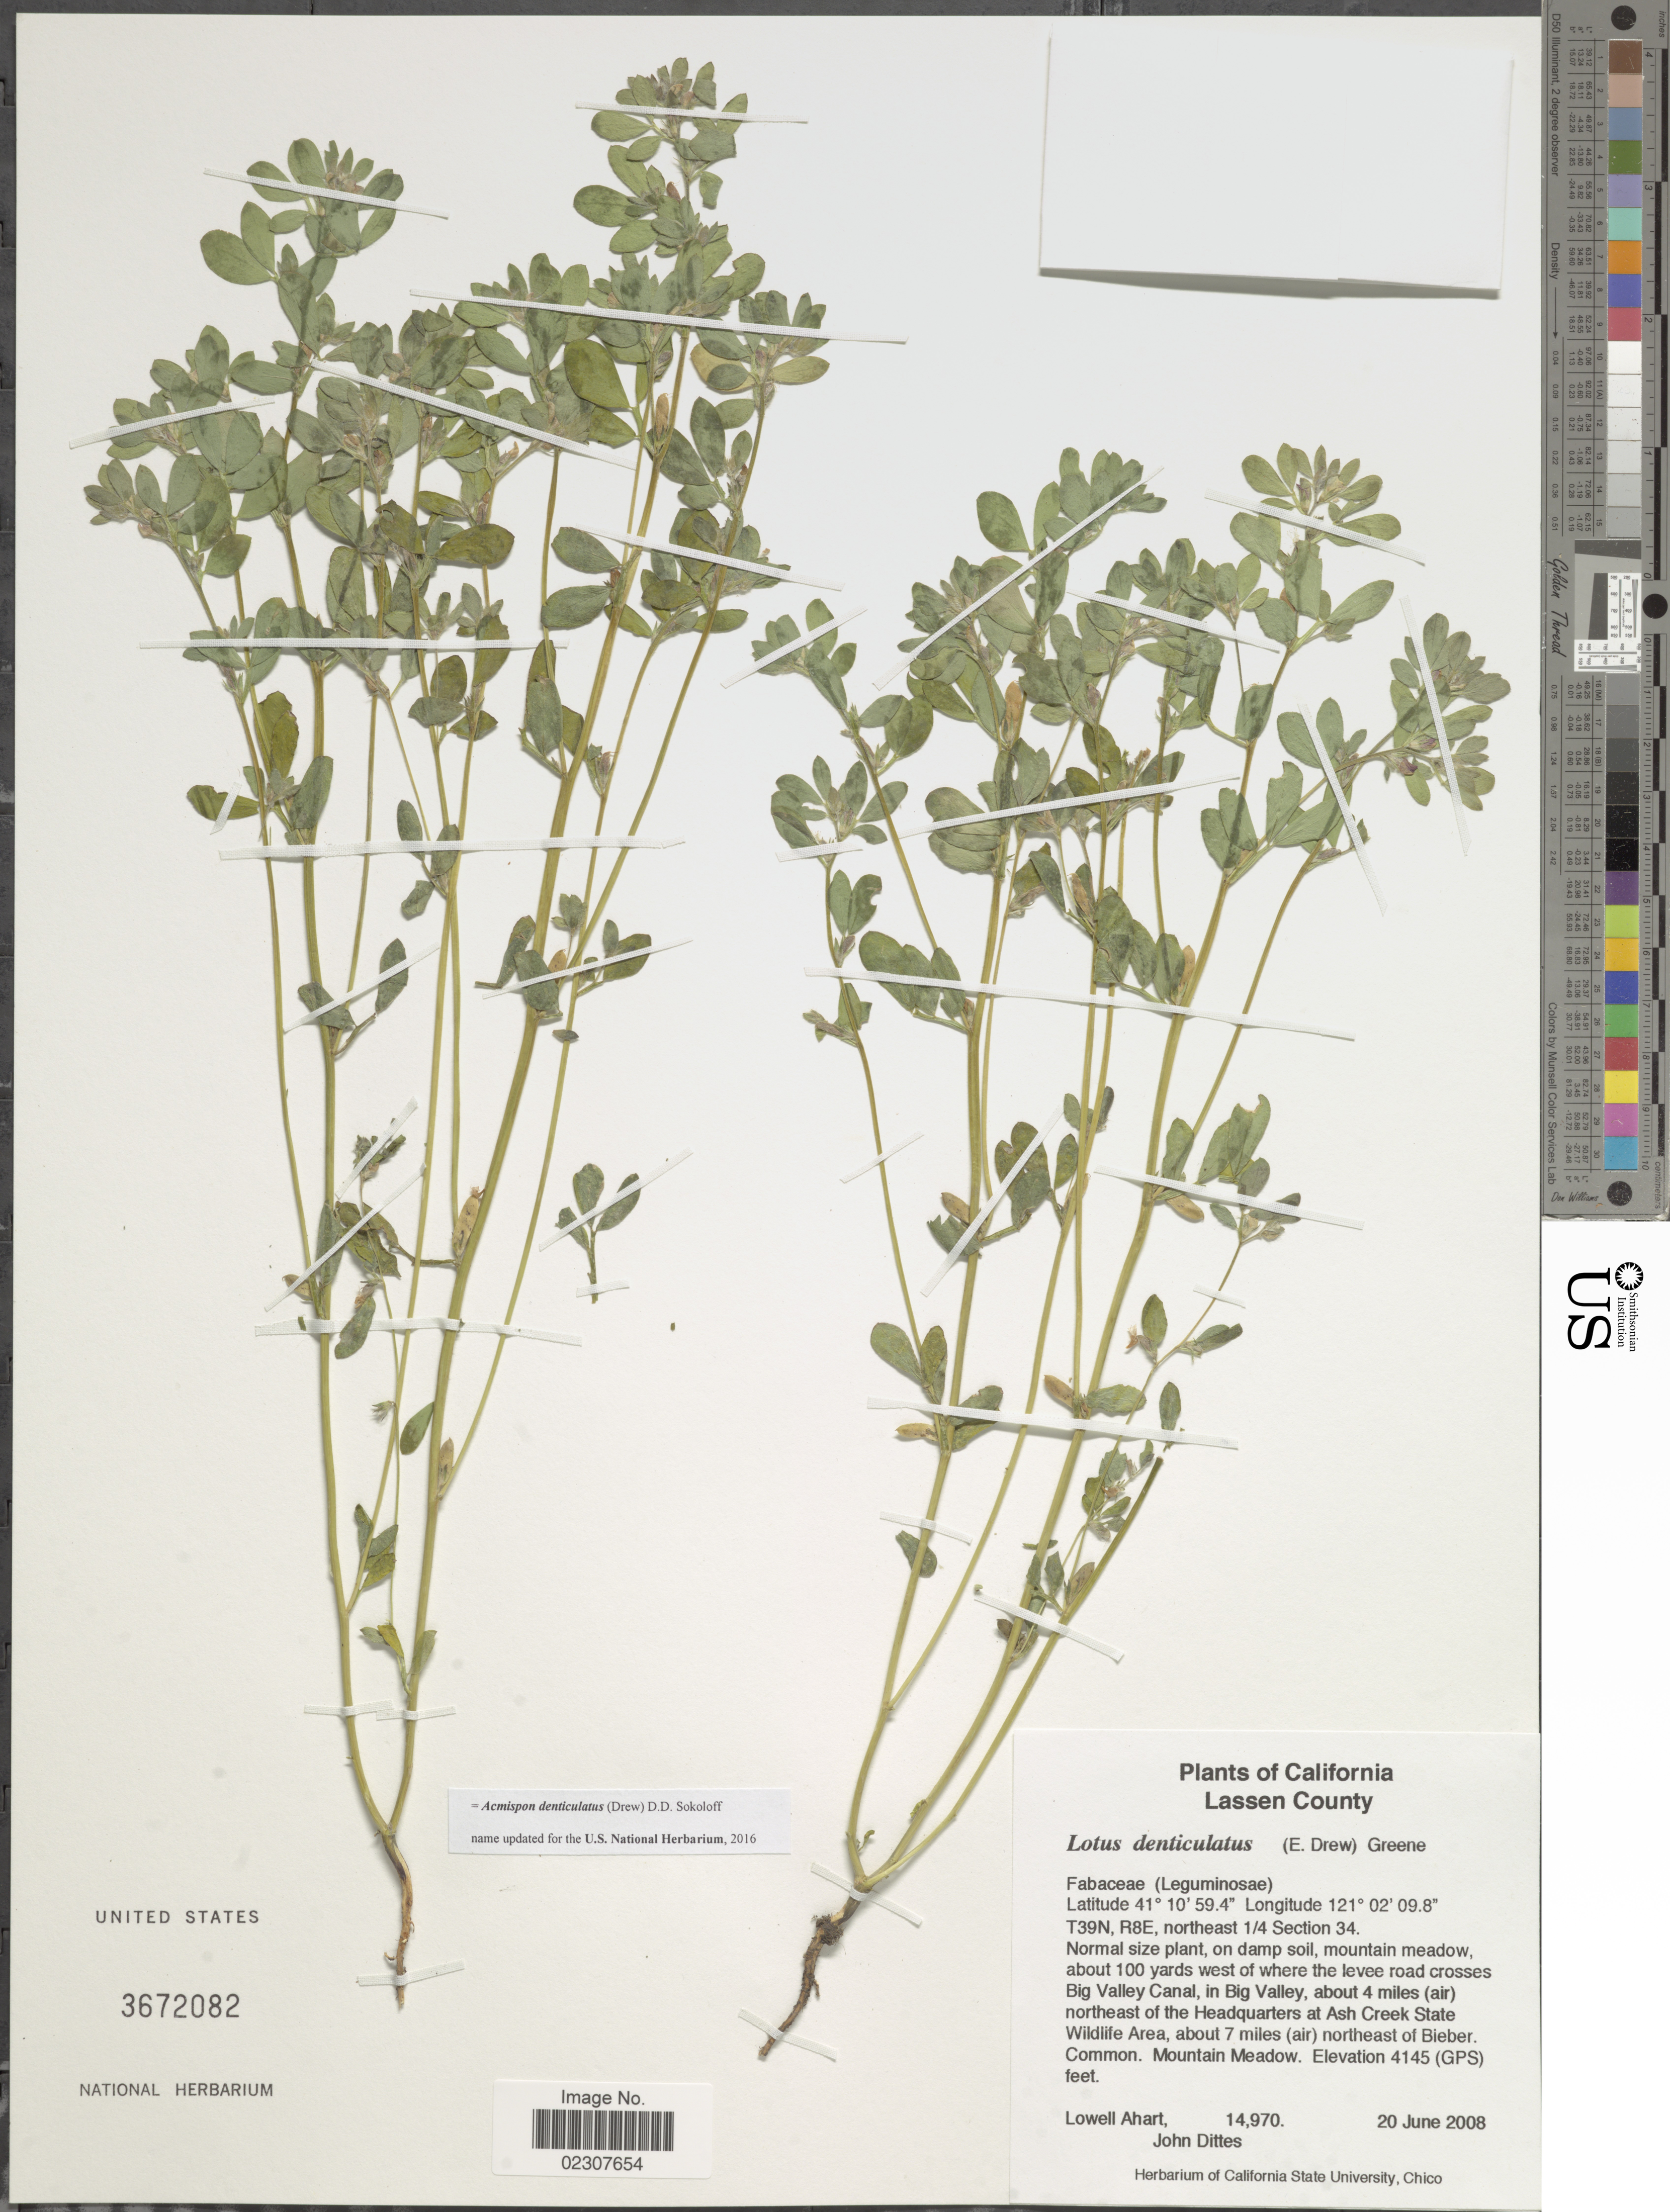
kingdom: Plantae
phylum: Tracheophyta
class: Magnoliopsida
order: Fabales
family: Fabaceae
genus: Acmispon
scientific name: Acmispon denticulatus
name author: (Drew) D.D. Sokoloff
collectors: L. Ahart & J. Dittes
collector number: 14970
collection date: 2008-06-20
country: United States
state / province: California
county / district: Lassen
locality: Lassen County, T39N, R8E, northeast 1/4 Section 34, mountain meadow about 100 yards west of where the levee road crosses Big Valley Canal, in Big Valley, about 4 miles (air) northeast of the Headquarters at Ash Creek State Wildlife Area, about 7 miles (air) northeast of Bieber. Common. Mountain Meadow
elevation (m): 1263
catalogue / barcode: US 3672082